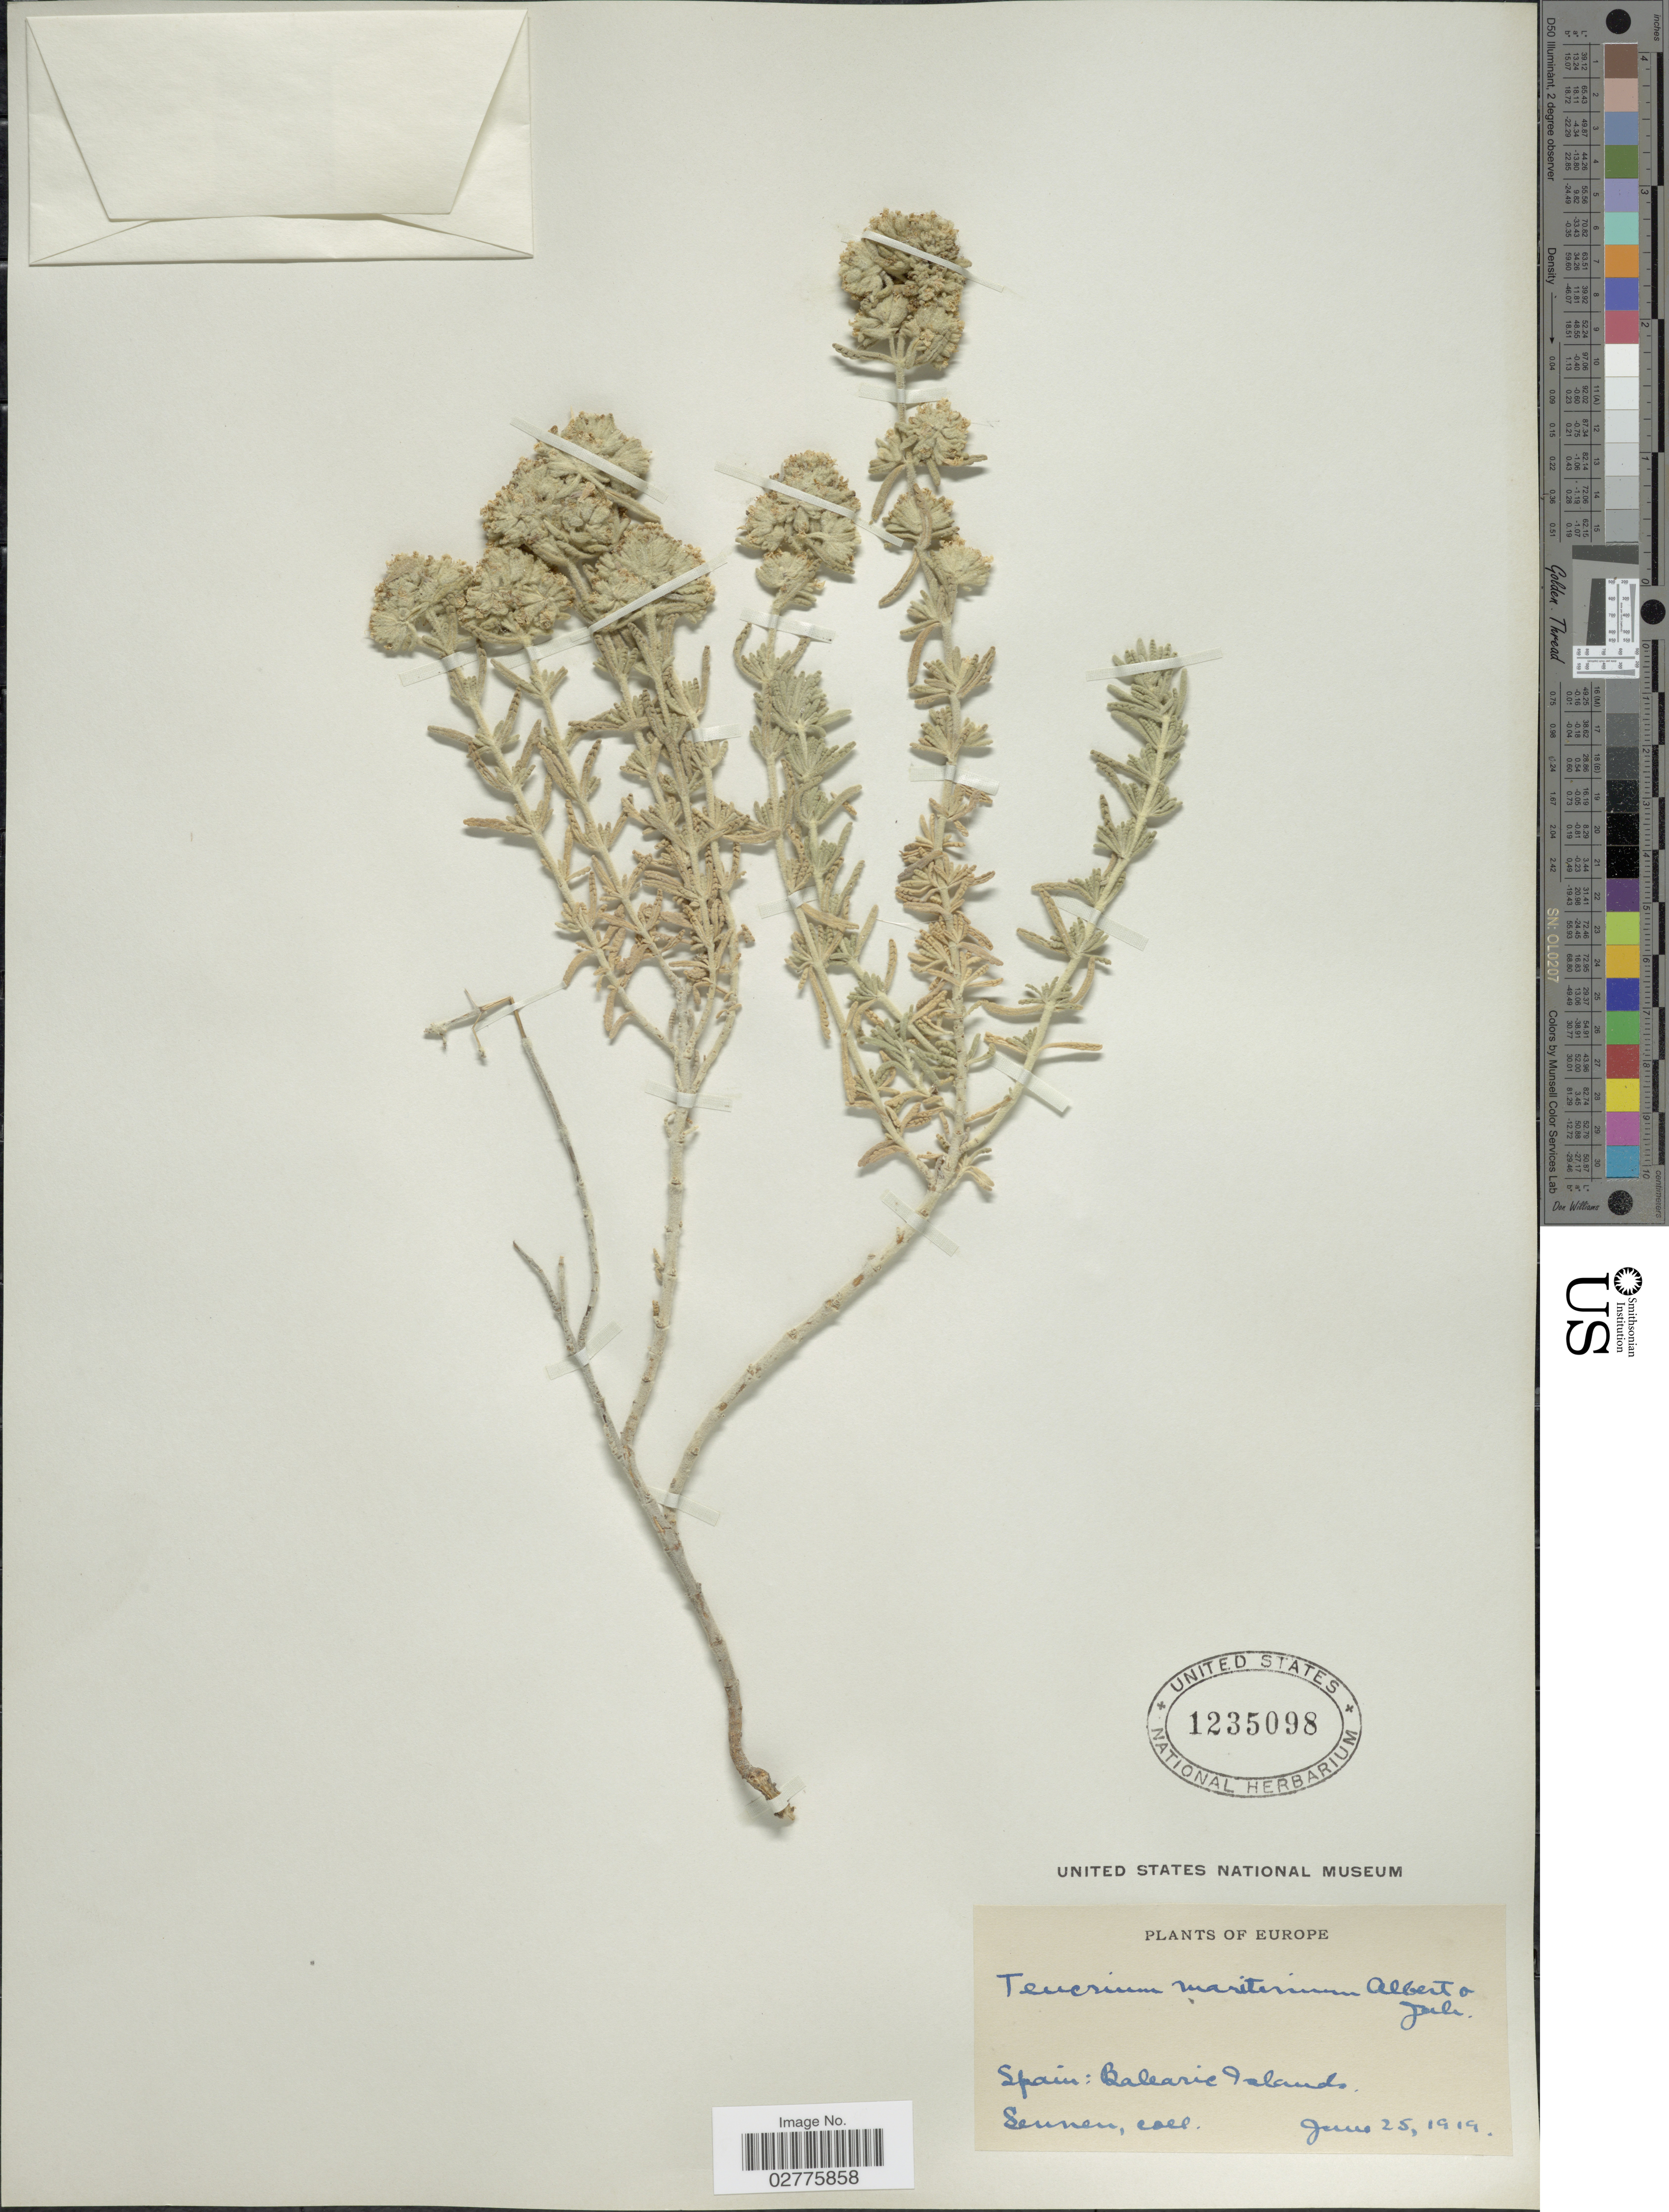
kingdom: Plantae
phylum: Tracheophyta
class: Magnoliopsida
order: Lamiales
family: Lamiaceae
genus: Teucrium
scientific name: Teucrium maritimum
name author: Lam.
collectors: E. Sennen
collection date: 1919-06-25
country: Spain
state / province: Islas Baleares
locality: Balearic Islands.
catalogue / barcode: US 1235098